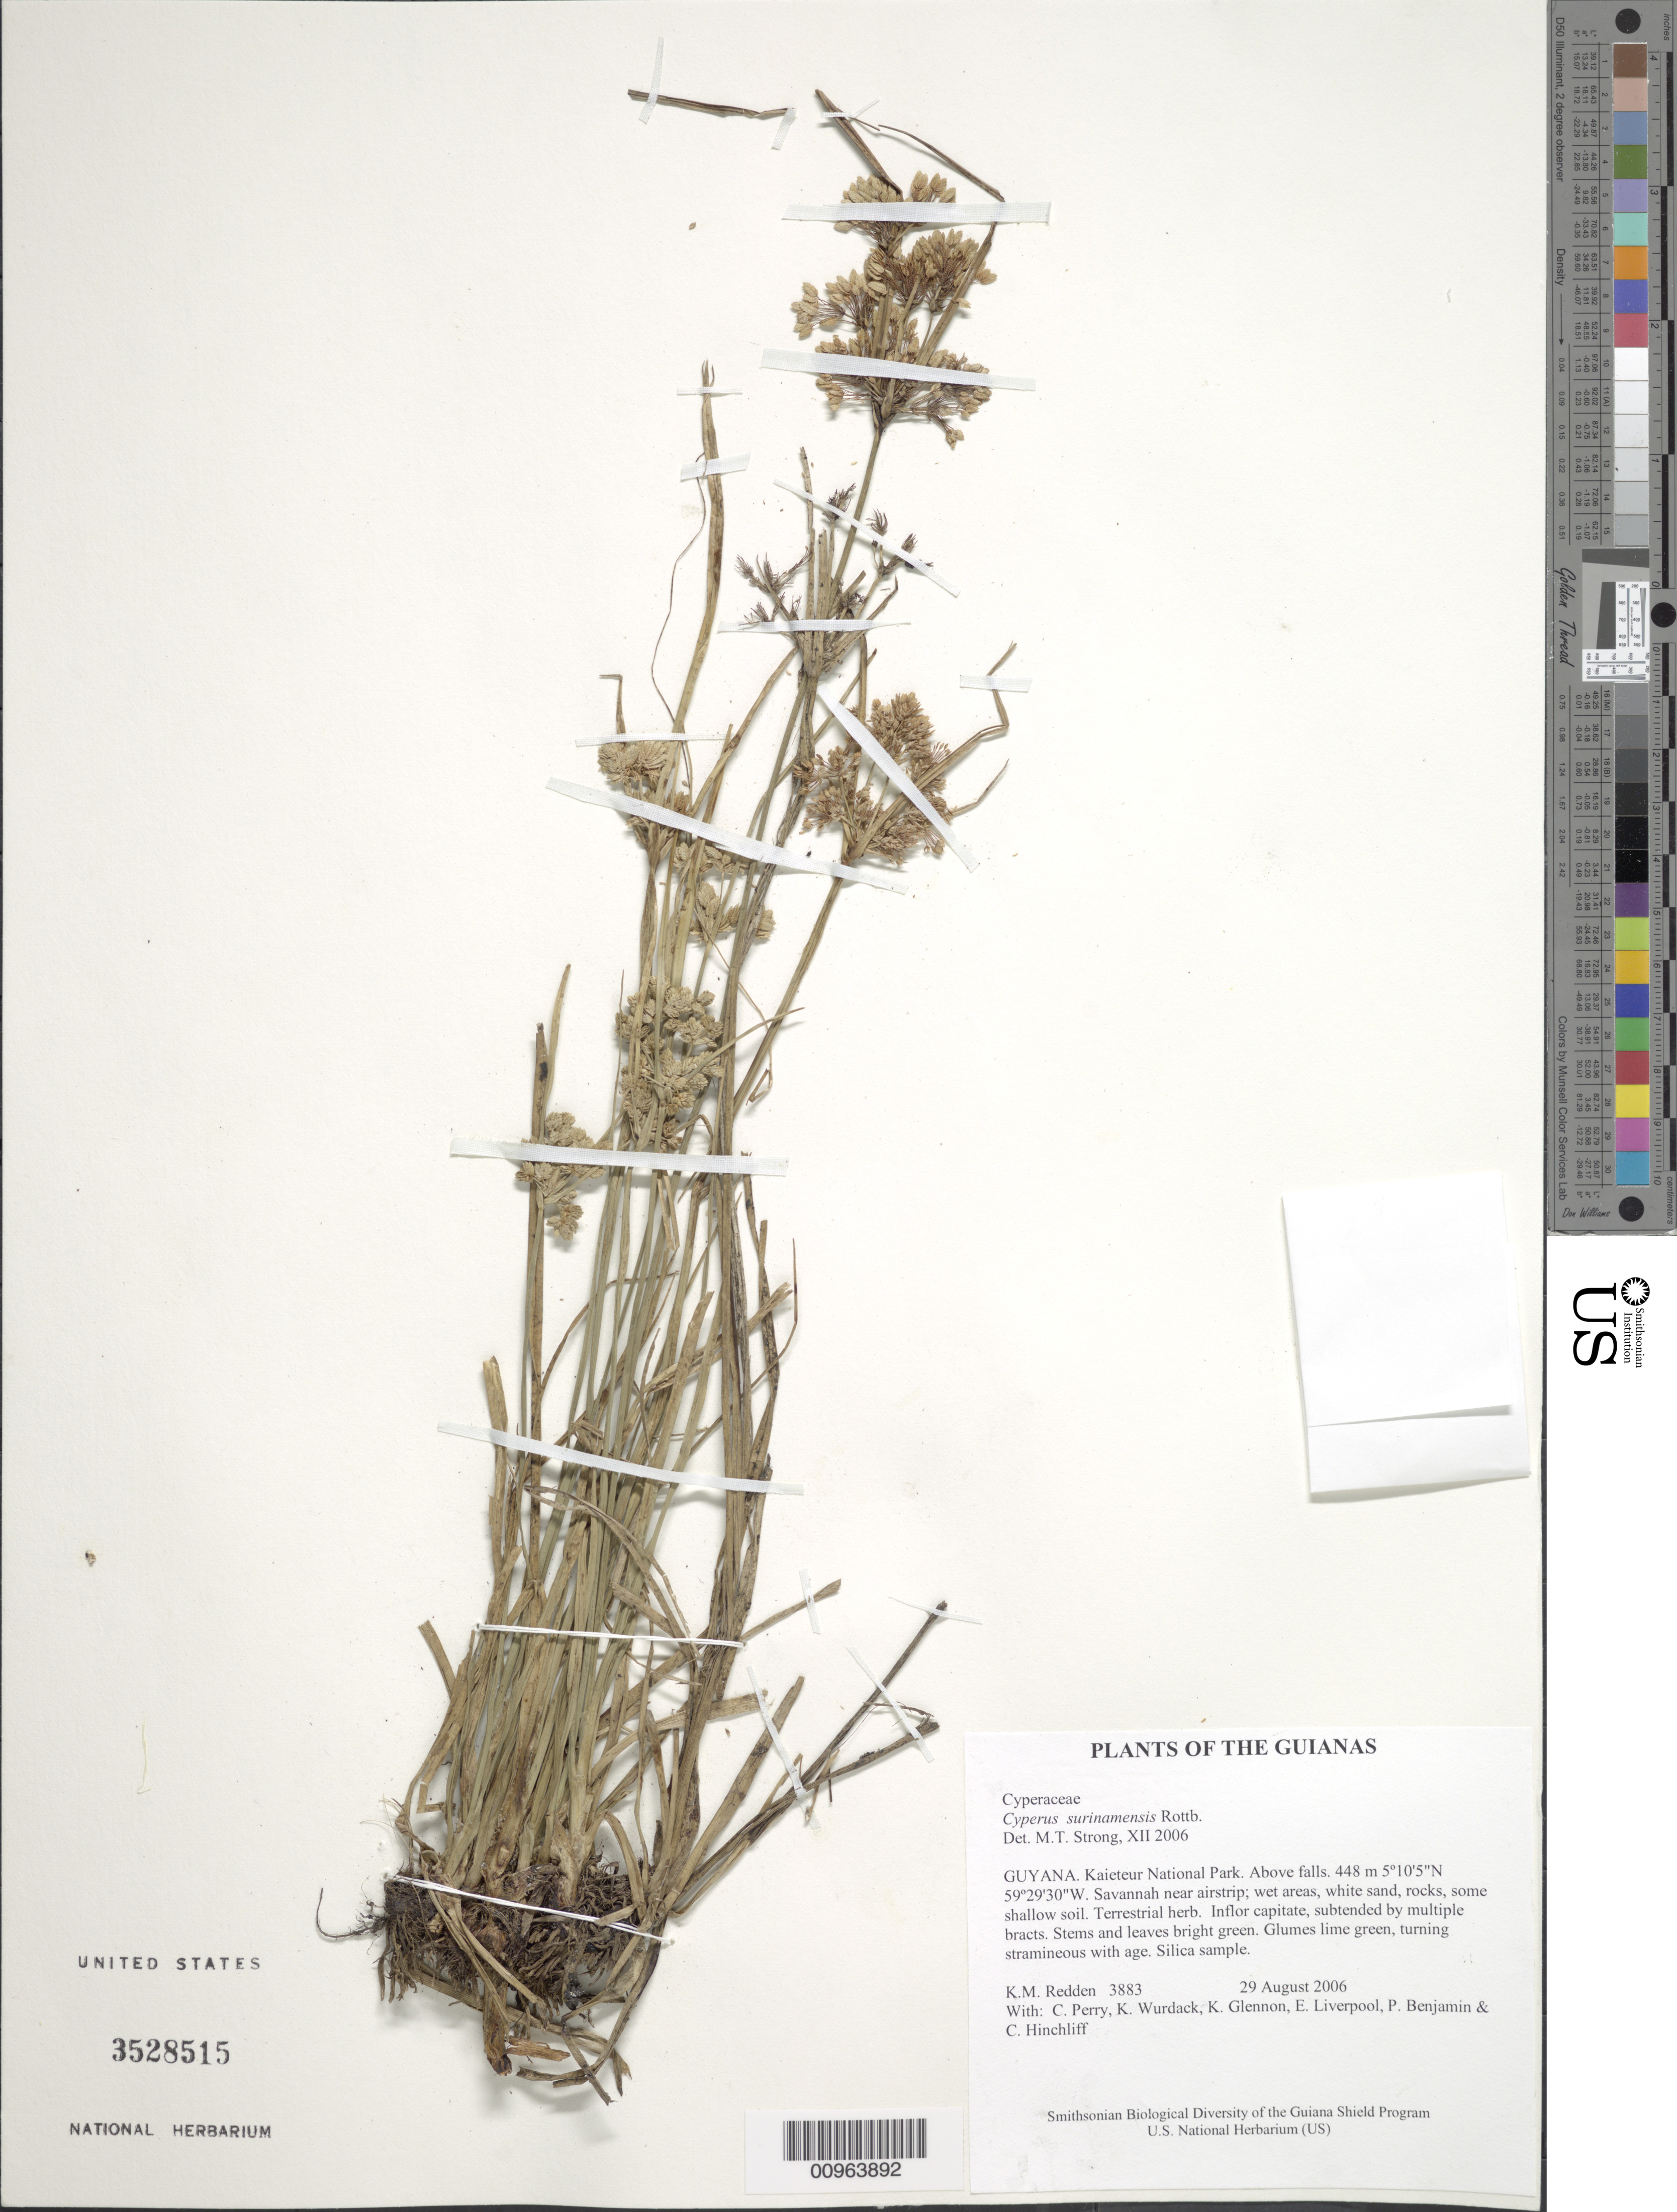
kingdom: Plantae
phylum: Tracheophyta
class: Liliopsida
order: Poales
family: Cyperaceae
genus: Cyperus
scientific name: Cyperus surinamensis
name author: Rottb.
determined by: Strong, M. T., (US), Smithsonian Institution - National Museum of Natural History (UNITED STATES)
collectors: K. M. Redden, C. Perry, K. Wurdack, K. Glennon, E. Liverpool, P. Benjamin & C. E. Hinchliff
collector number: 3883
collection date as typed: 29 August 2006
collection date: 2006-08-29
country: Guyana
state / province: Potaro-Siparuni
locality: Kaieteur National Park. Above falls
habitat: Savanna near airstrip; wet areas, white sand, rocks, some shallow soil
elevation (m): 448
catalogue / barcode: US 3528515